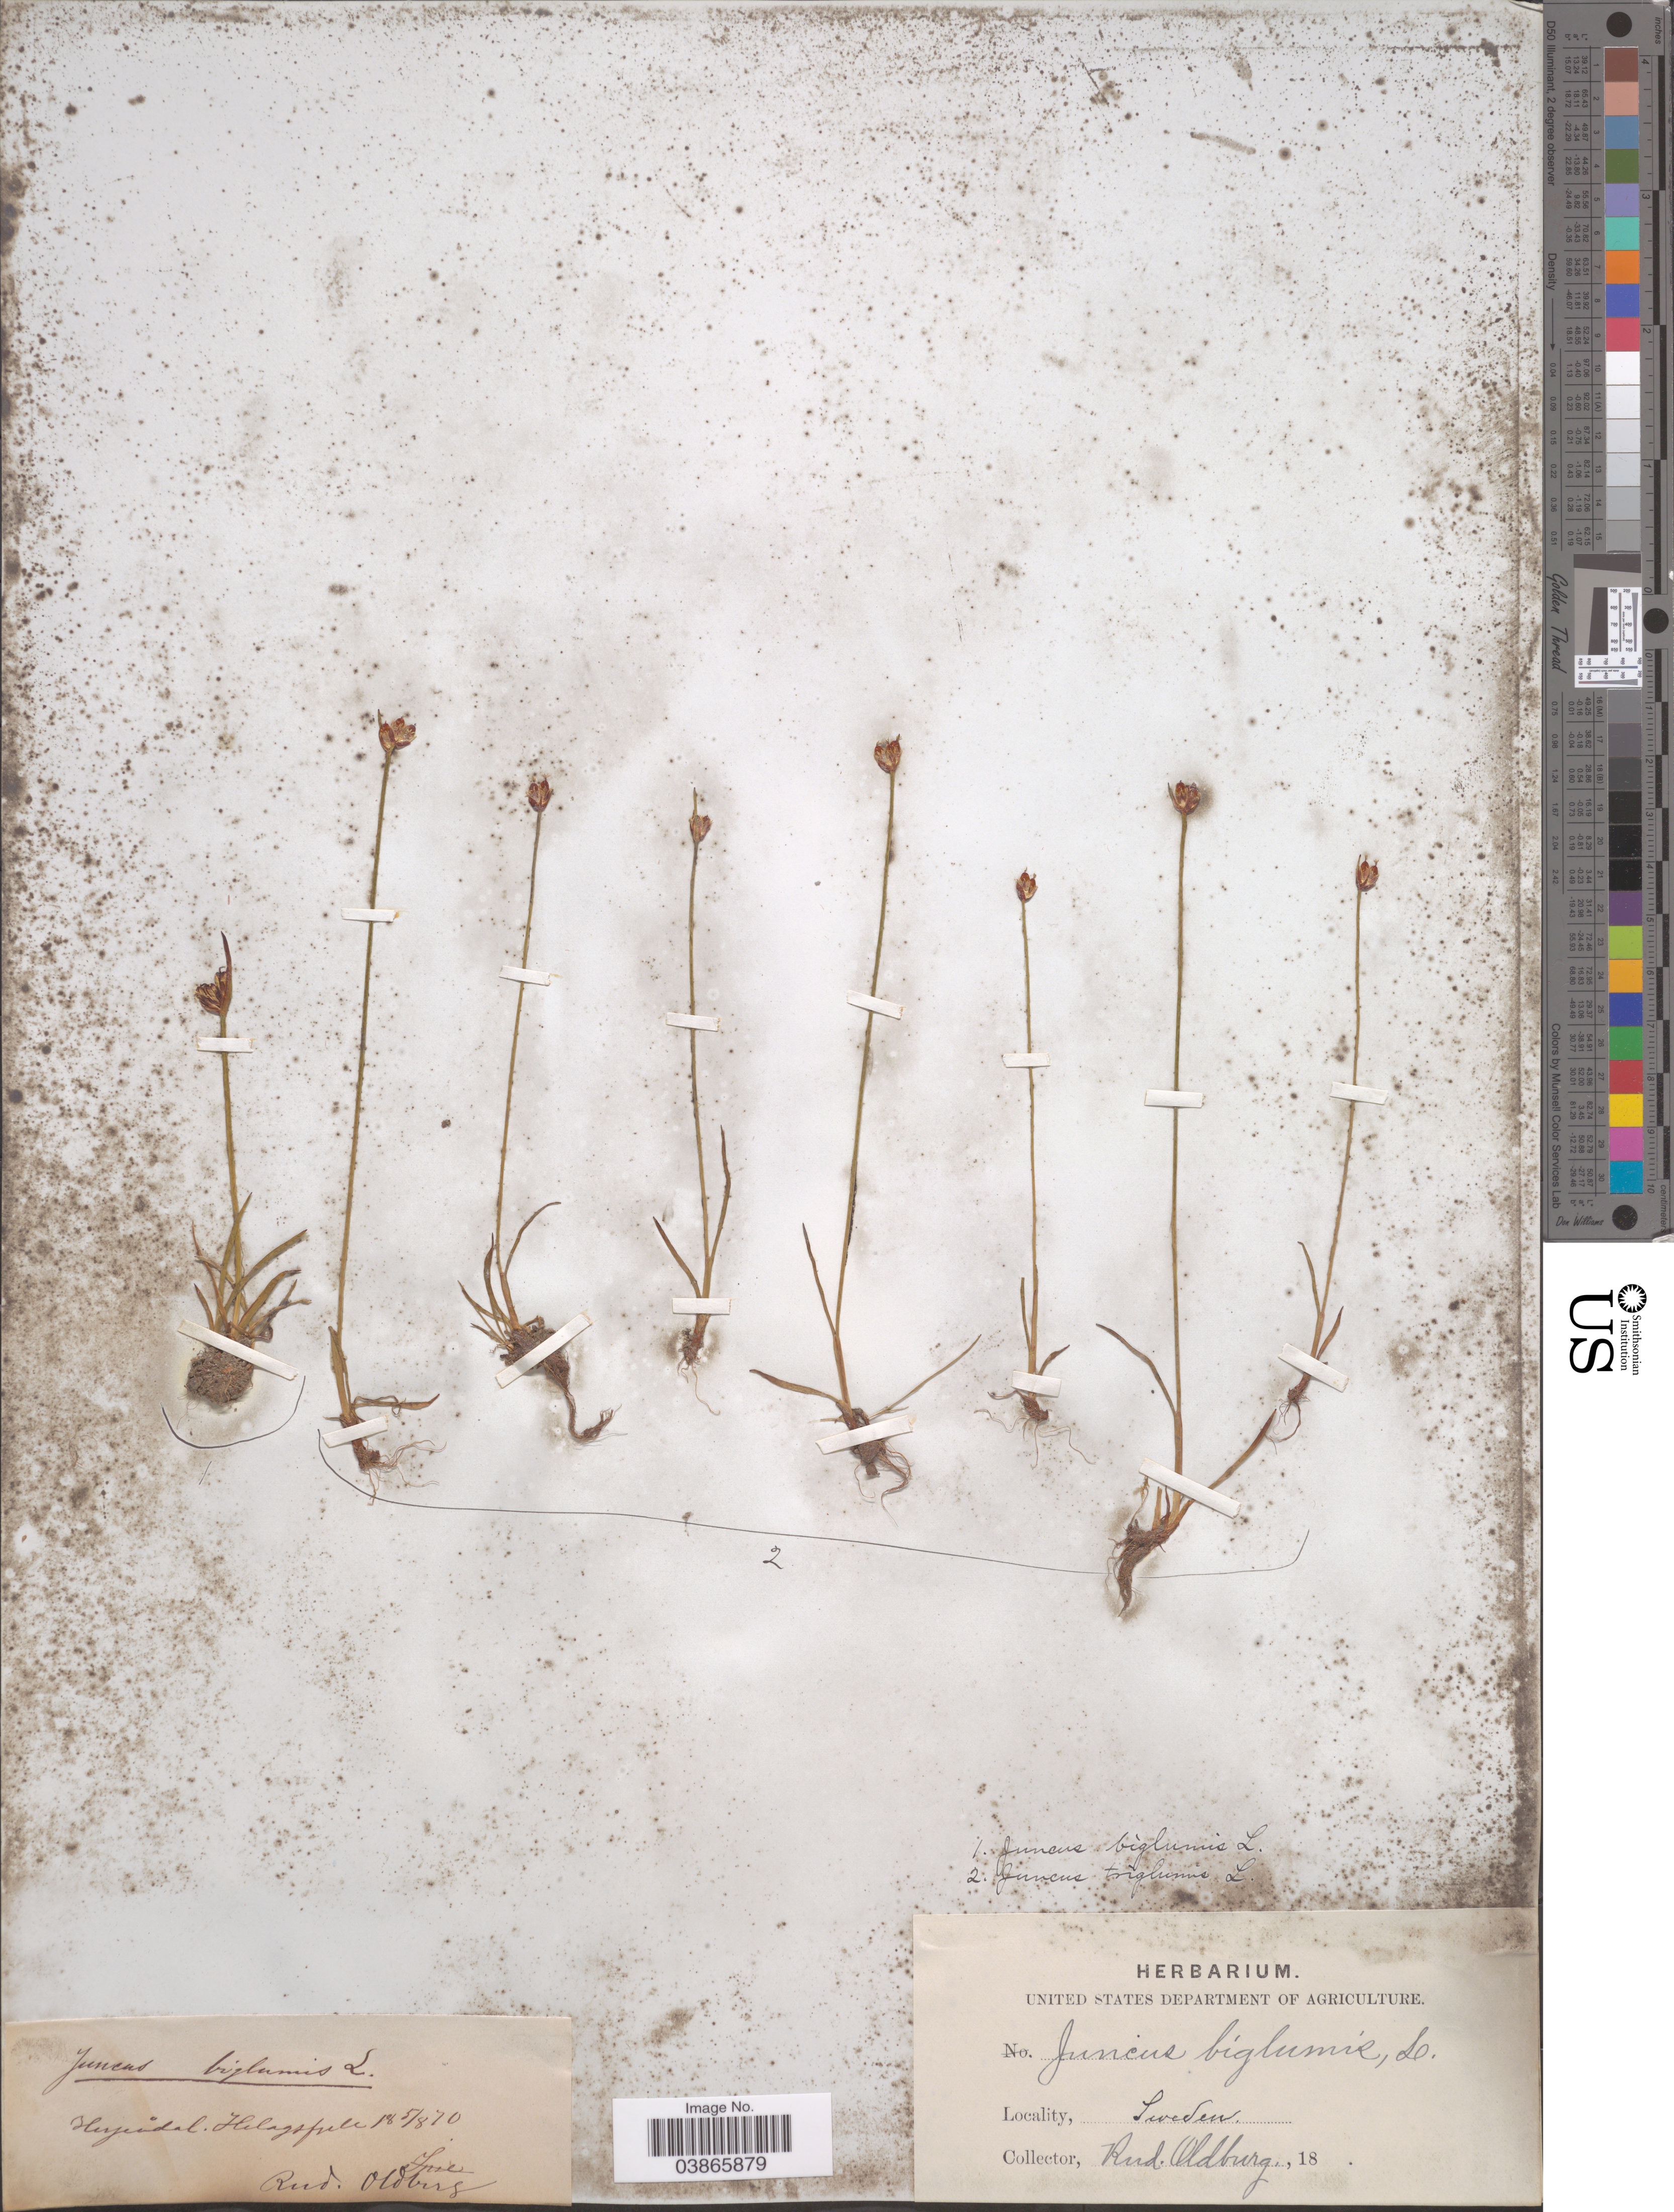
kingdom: Plantae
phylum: Tracheophyta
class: Liliopsida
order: Poales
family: Juncaceae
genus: Juncus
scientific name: Juncus triglumis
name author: L.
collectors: R. Oldberg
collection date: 1870-08-05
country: Sweden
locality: Herjeådal. Helagsfjell.